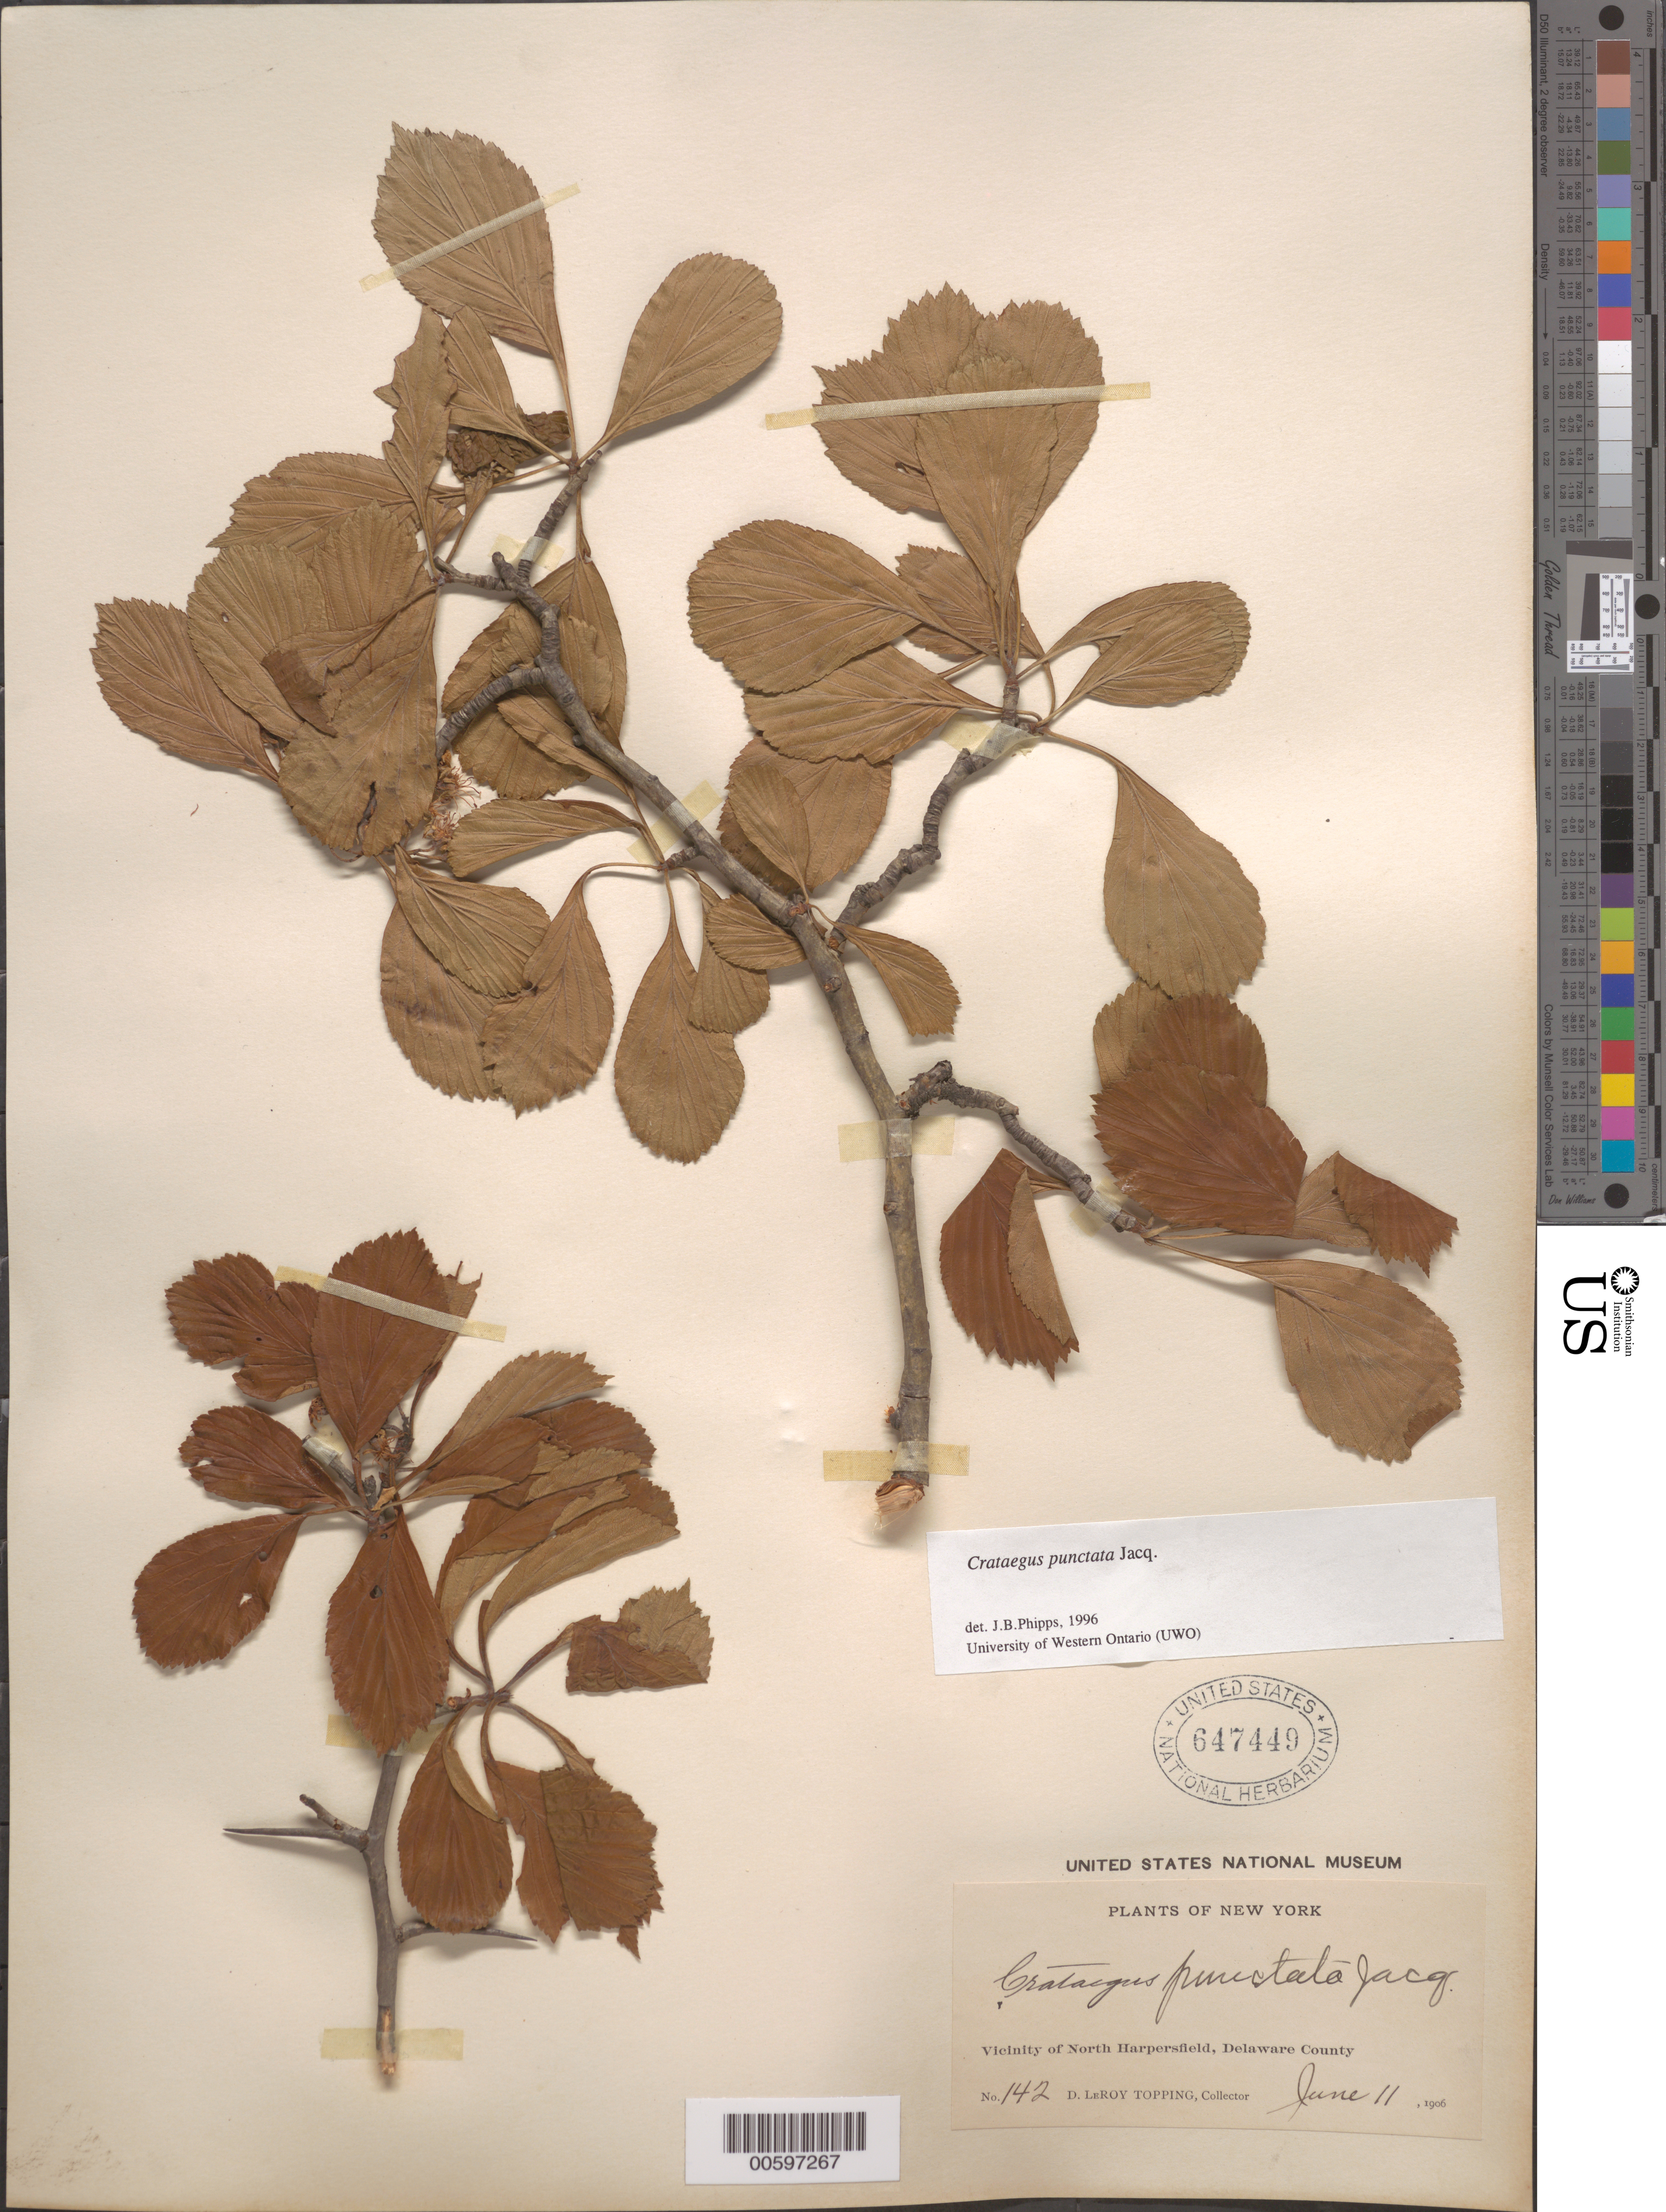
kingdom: Plantae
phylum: Tracheophyta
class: Magnoliopsida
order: Rosales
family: Rosaceae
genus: Crataegus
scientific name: Crataegus punctata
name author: Jacq.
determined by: Phipps, James B., (UWO), University of Western Ontario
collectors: D. L. Topping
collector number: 142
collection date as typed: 11 Jun 1906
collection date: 1906-06-11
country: United States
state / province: New York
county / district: Delaware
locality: Vicinity of North Harpersfield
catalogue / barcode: US 647449